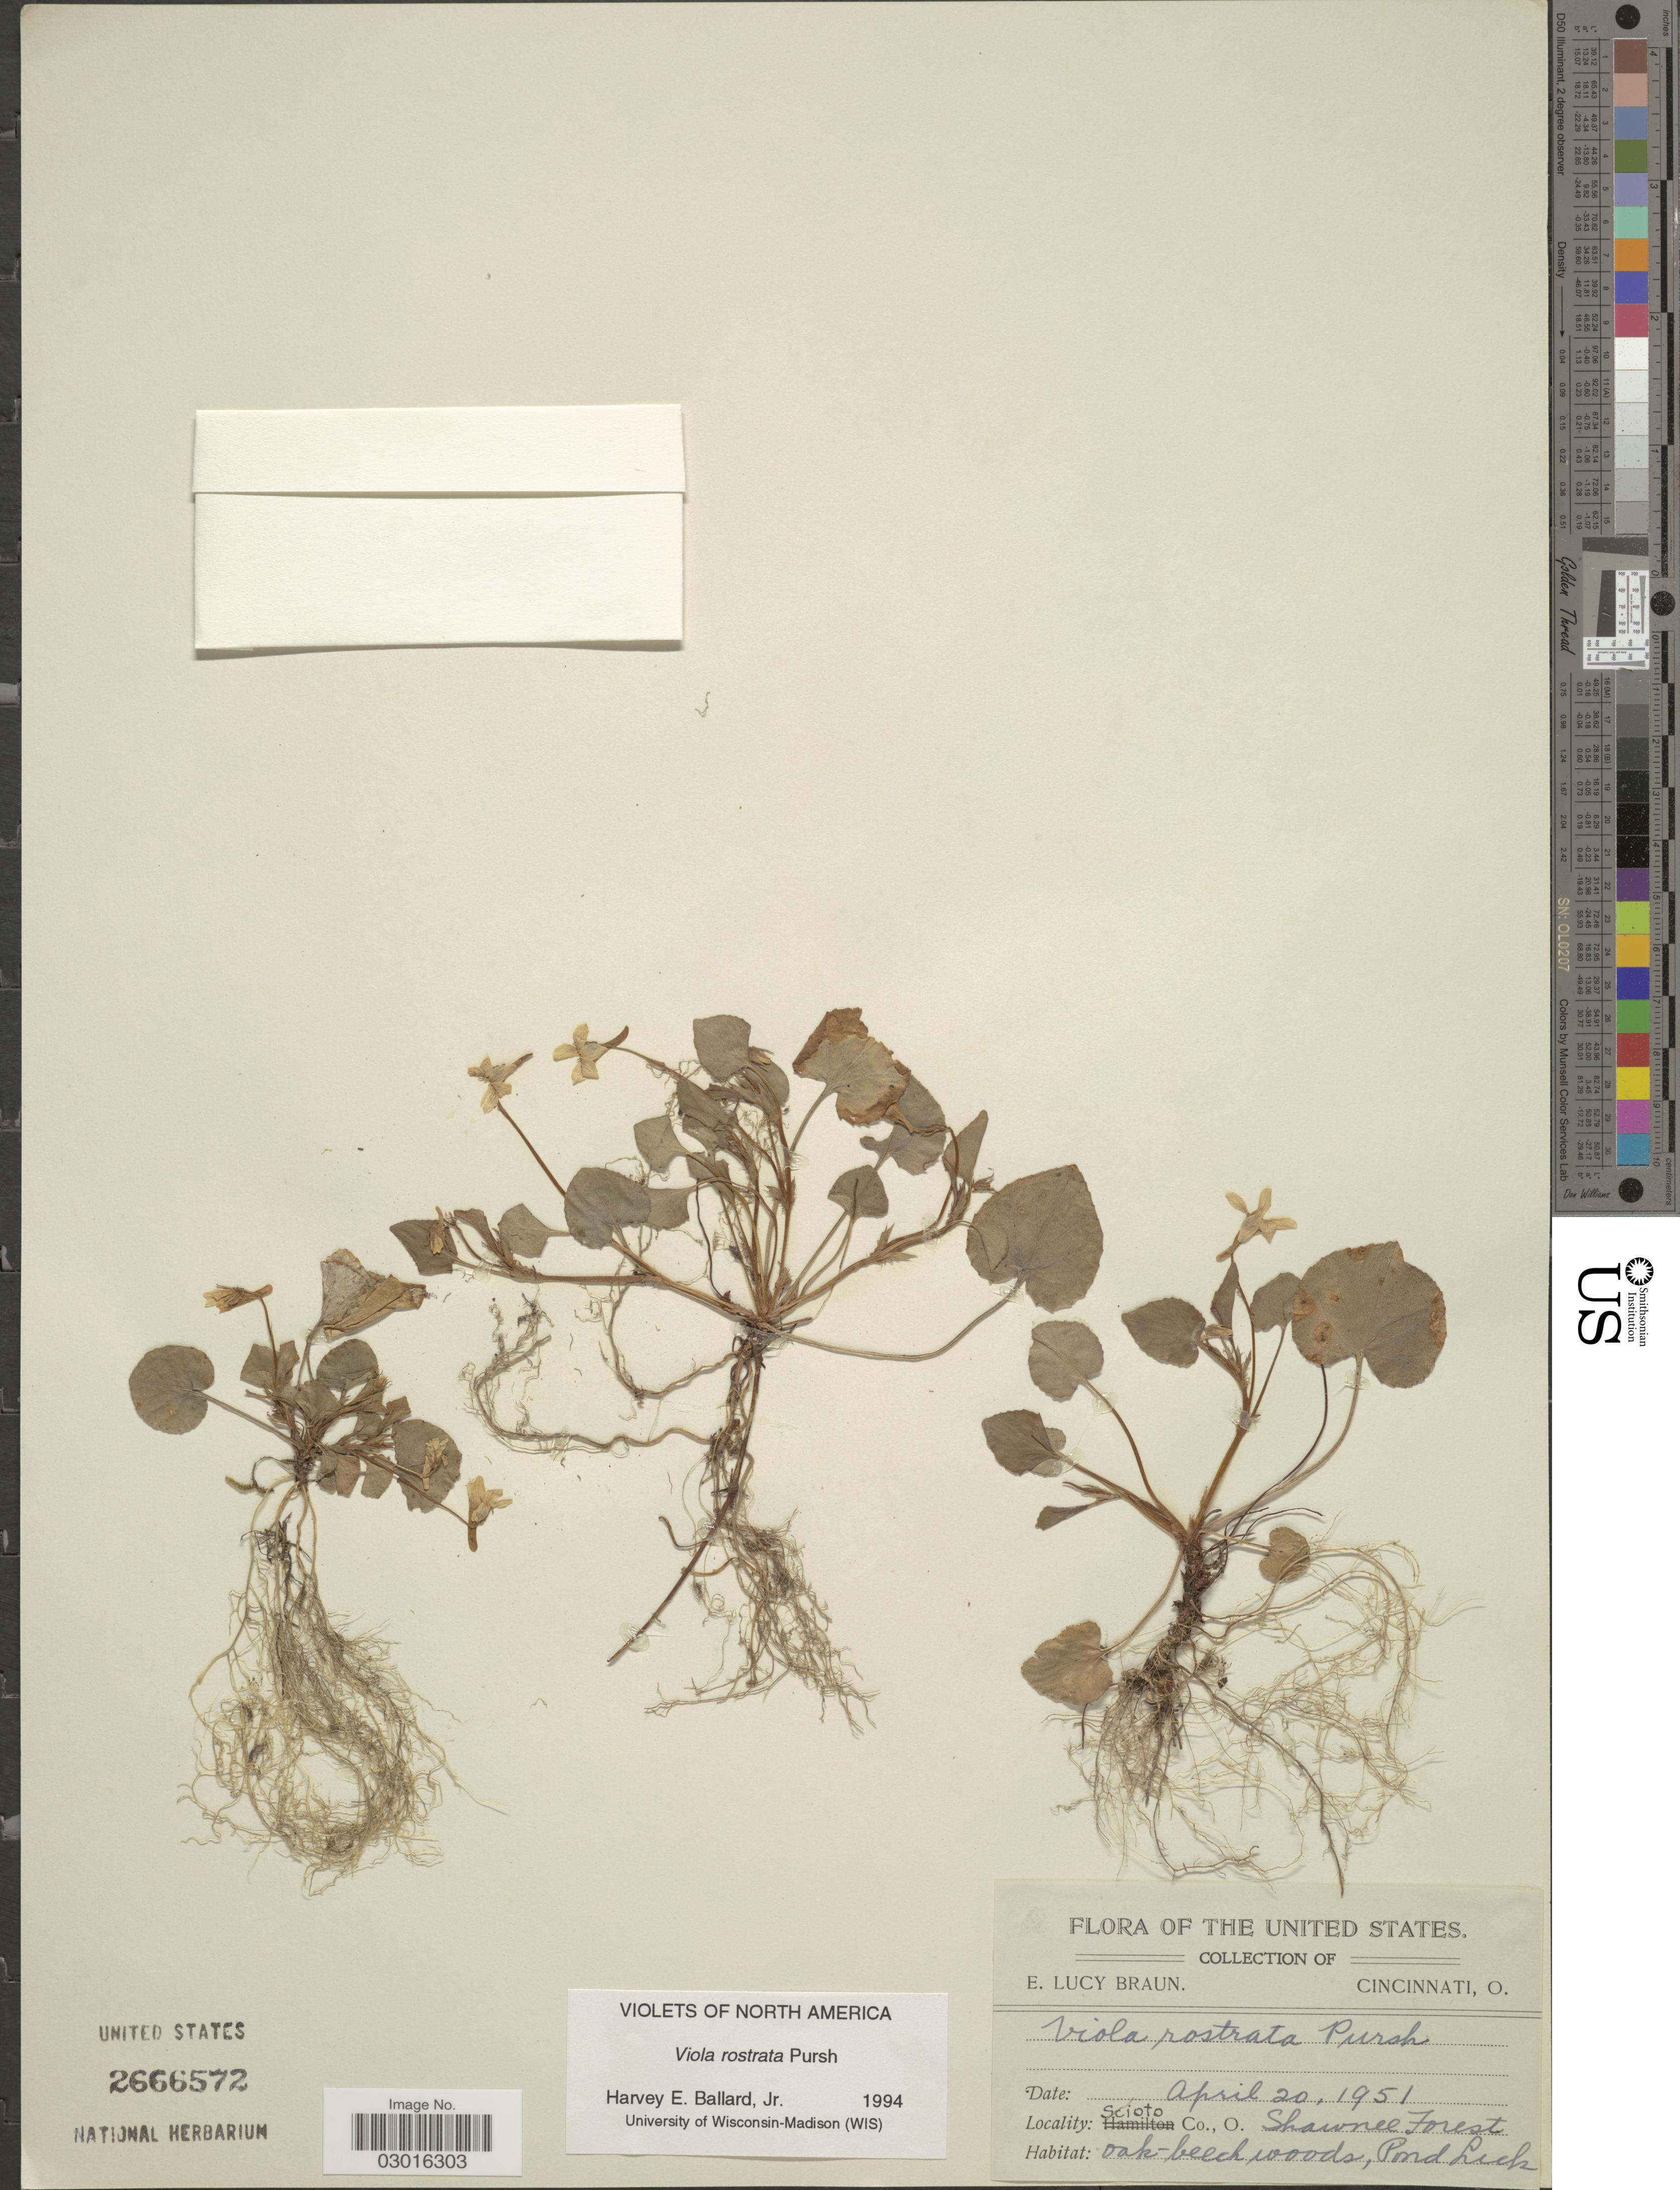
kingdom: Plantae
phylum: Tracheophyta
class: Magnoliopsida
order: Malpighiales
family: Violaceae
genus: Viola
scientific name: Viola rostrata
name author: Pursh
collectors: E. L. Braun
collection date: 1951-04-20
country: United States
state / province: Ohio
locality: Scioto Co., Shawnee Forest.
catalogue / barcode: US 2666572